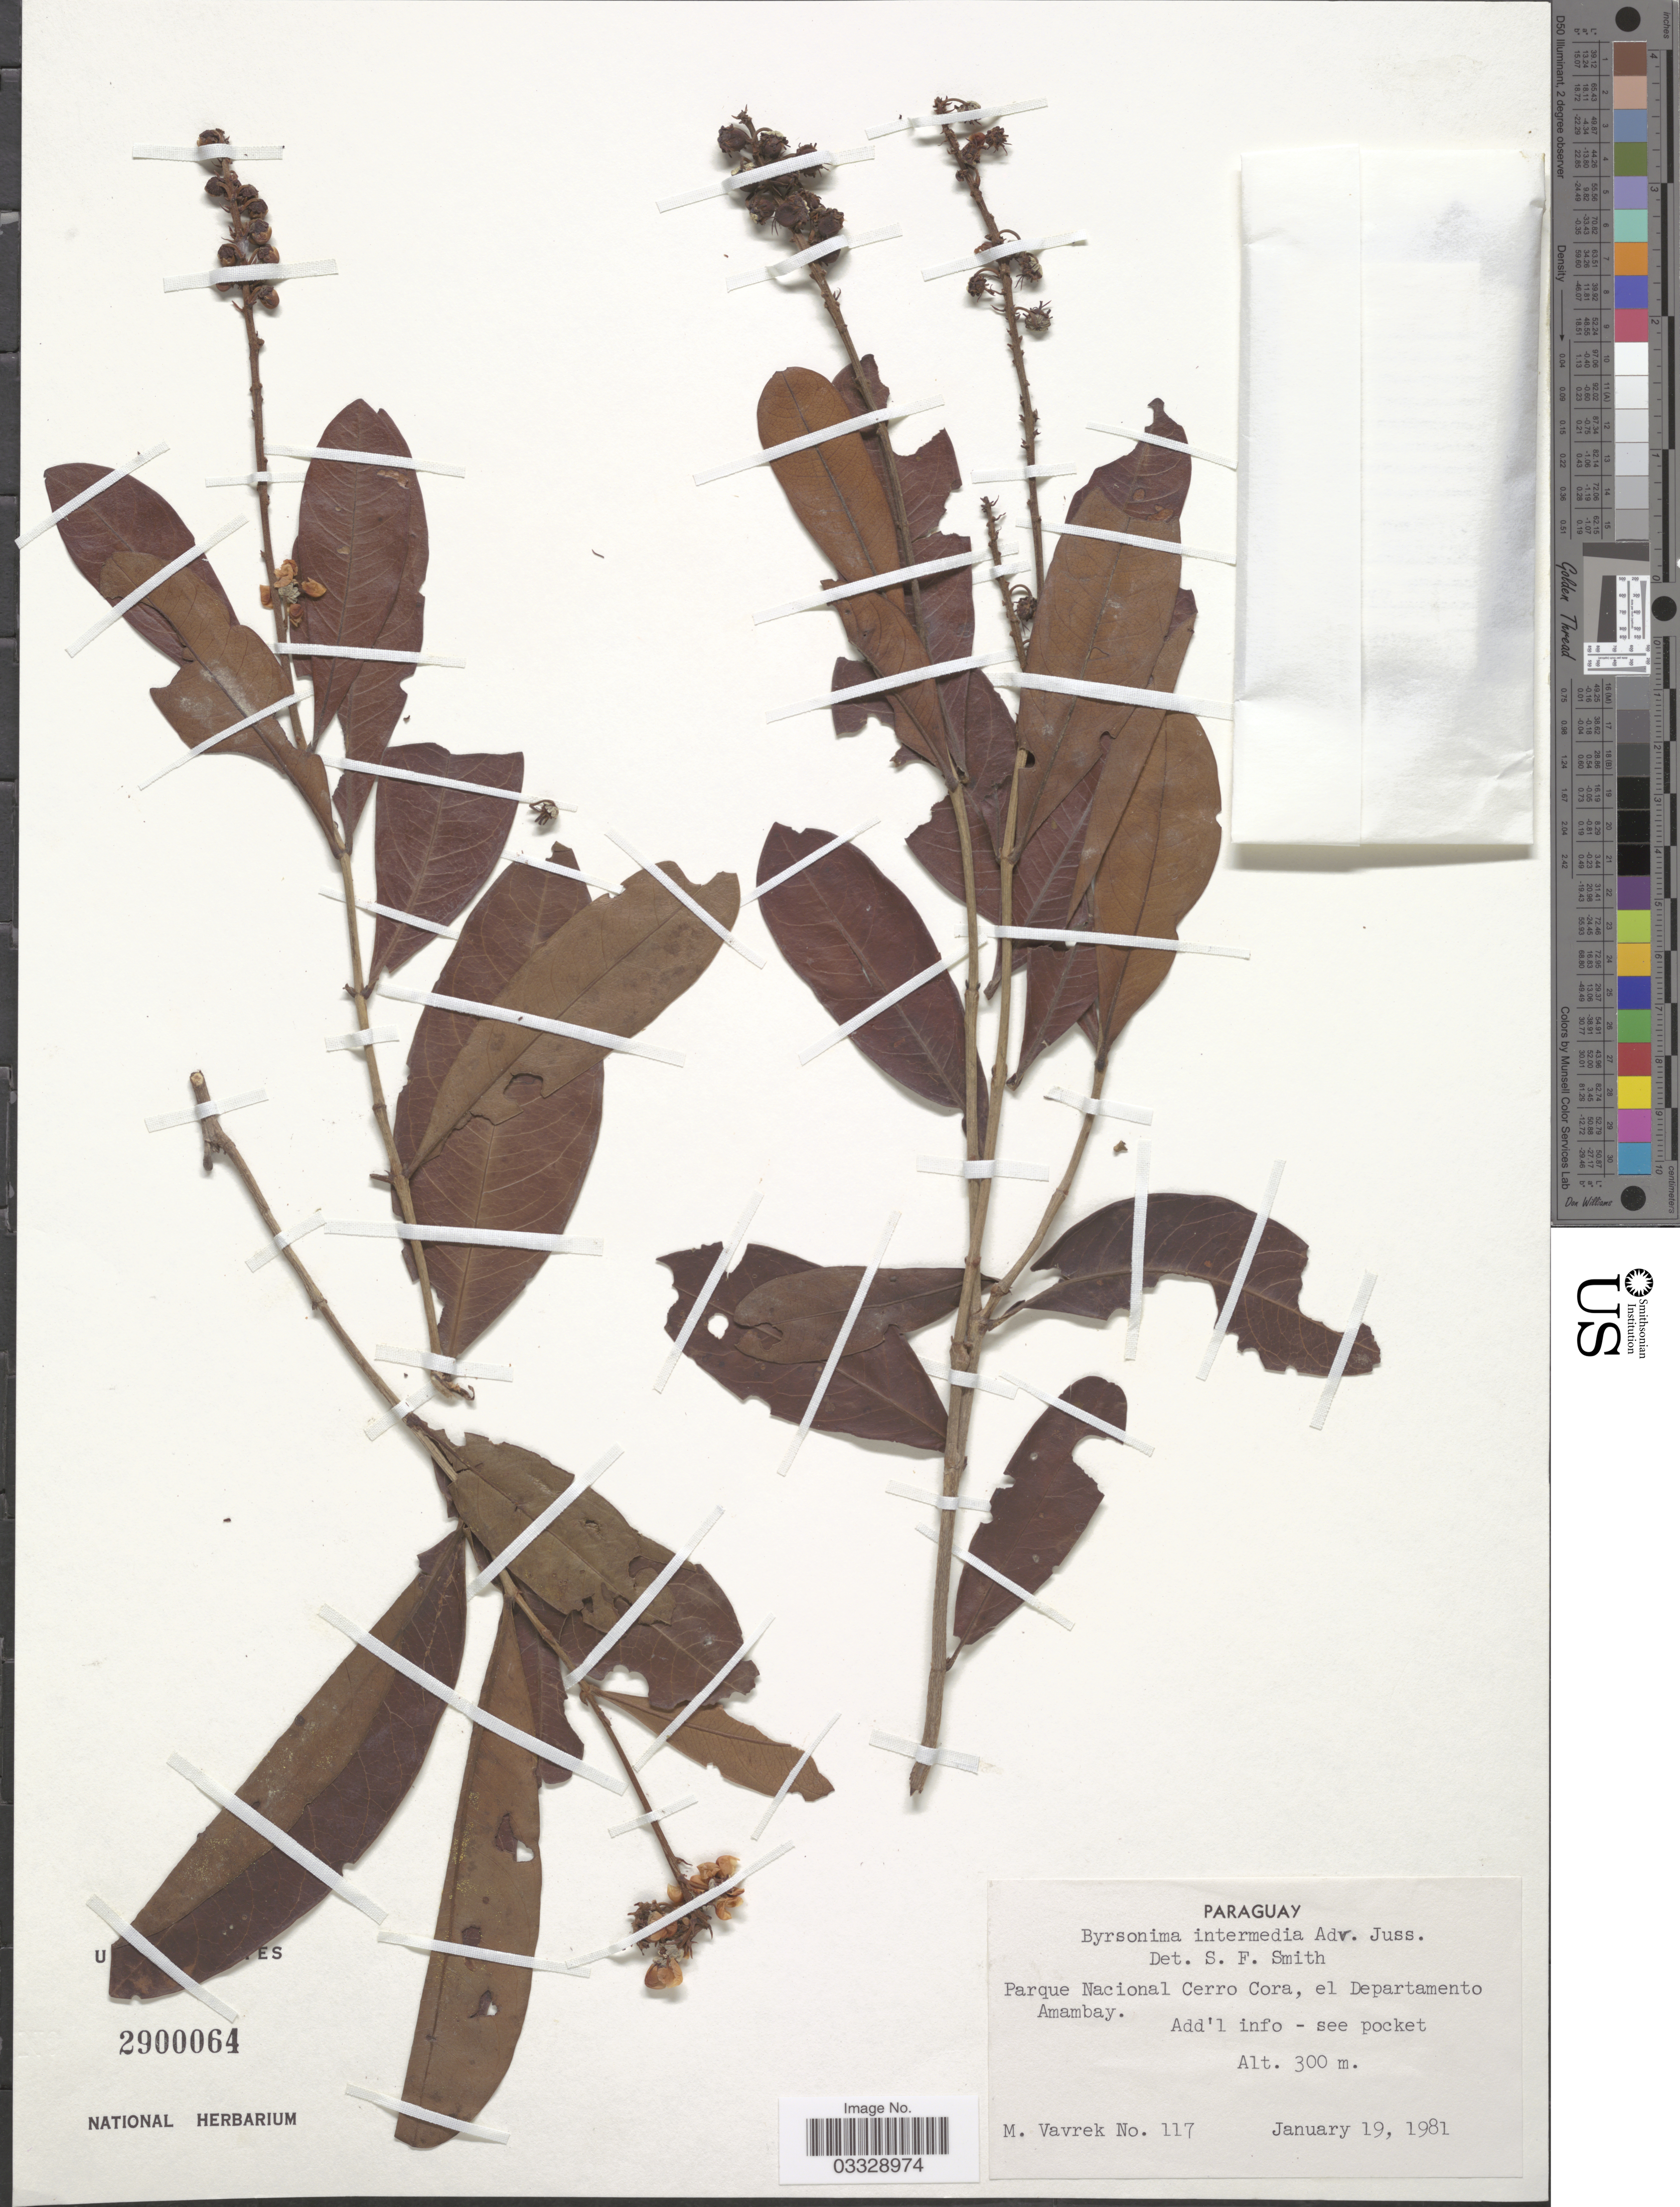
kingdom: Plantae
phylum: Tracheophyta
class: Magnoliopsida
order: Malpighiales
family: Malpighiaceae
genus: Byrsonima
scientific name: Byrsonima intermedia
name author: A. Juss.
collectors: M. Vavrek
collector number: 117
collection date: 1981-01-19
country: Paraguay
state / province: Amambay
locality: Parque Nacional Cerro Cora, el Departamento Amambay.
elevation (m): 300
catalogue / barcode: US 2900064